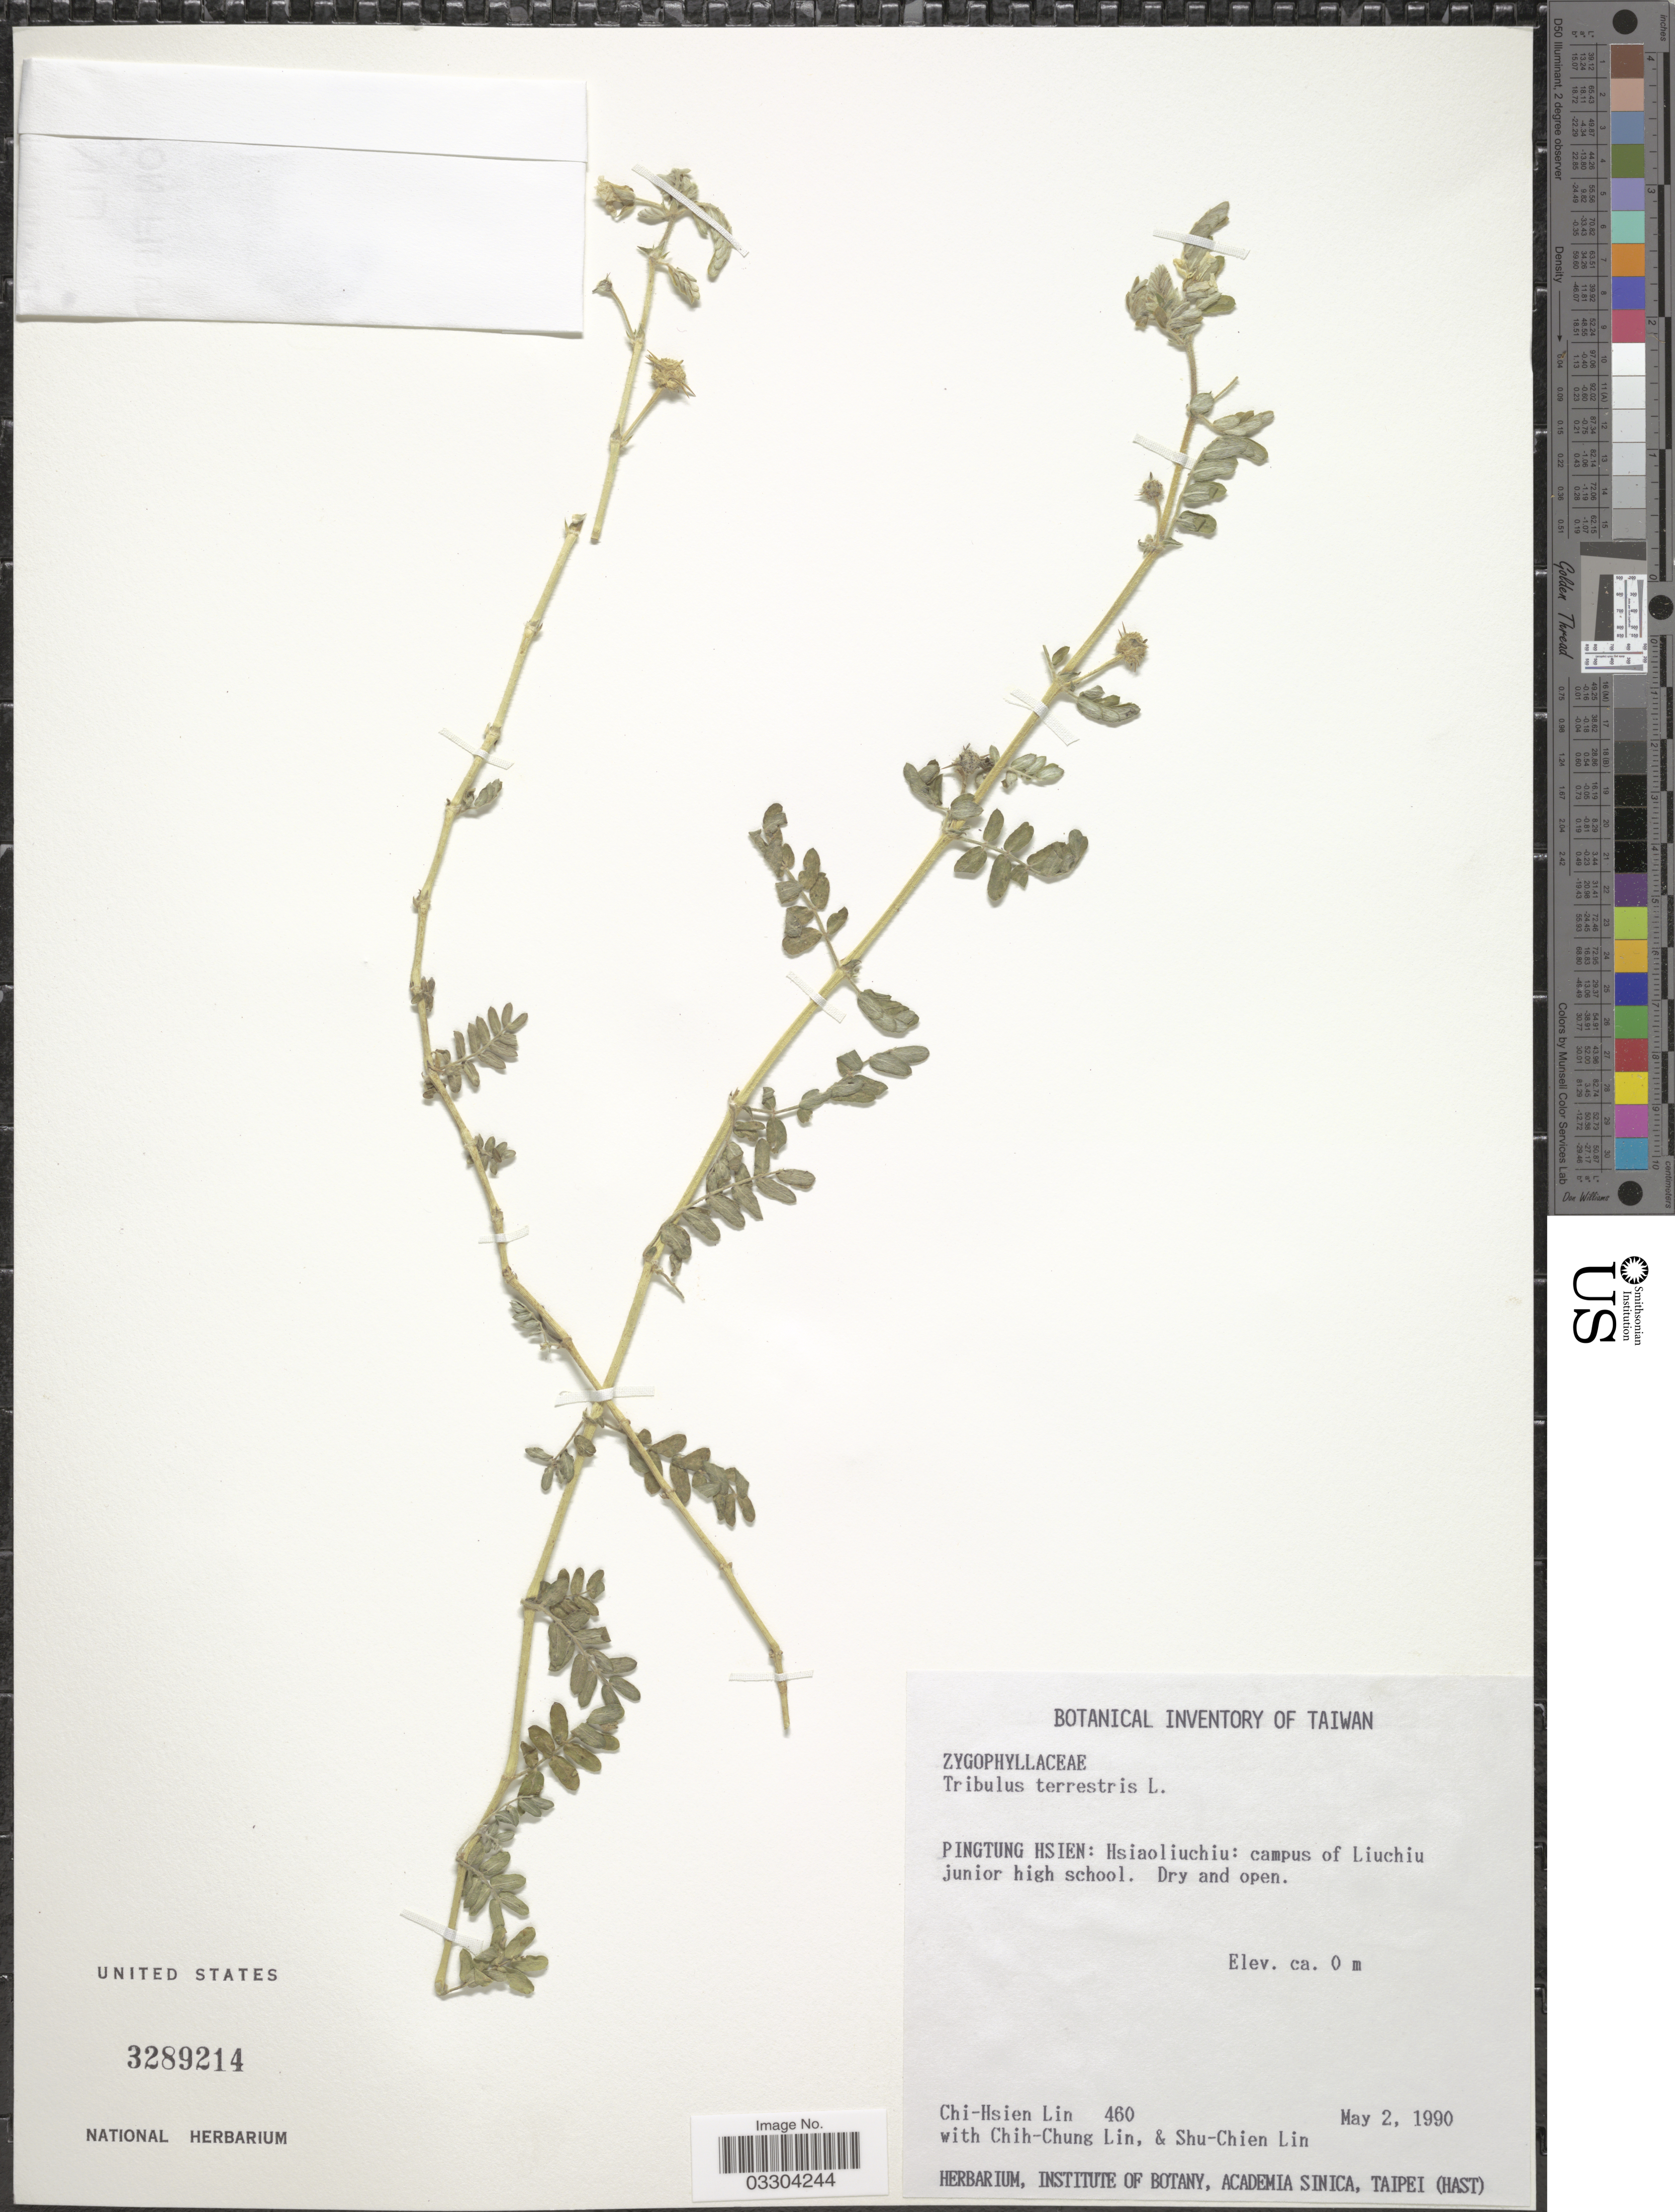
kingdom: Plantae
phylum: Tracheophyta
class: Magnoliopsida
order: Zygophyllales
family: Zygophyllaceae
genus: Tribulus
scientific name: Tribulus terrestris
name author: L.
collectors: C. Lin, C. Lin & S. Lin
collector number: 460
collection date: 1990-05-02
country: Taiwan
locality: Pingtung Hsien: Hsiaoliuchiu: campus of Liuchiu junior high school.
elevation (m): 0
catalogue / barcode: US 3289214